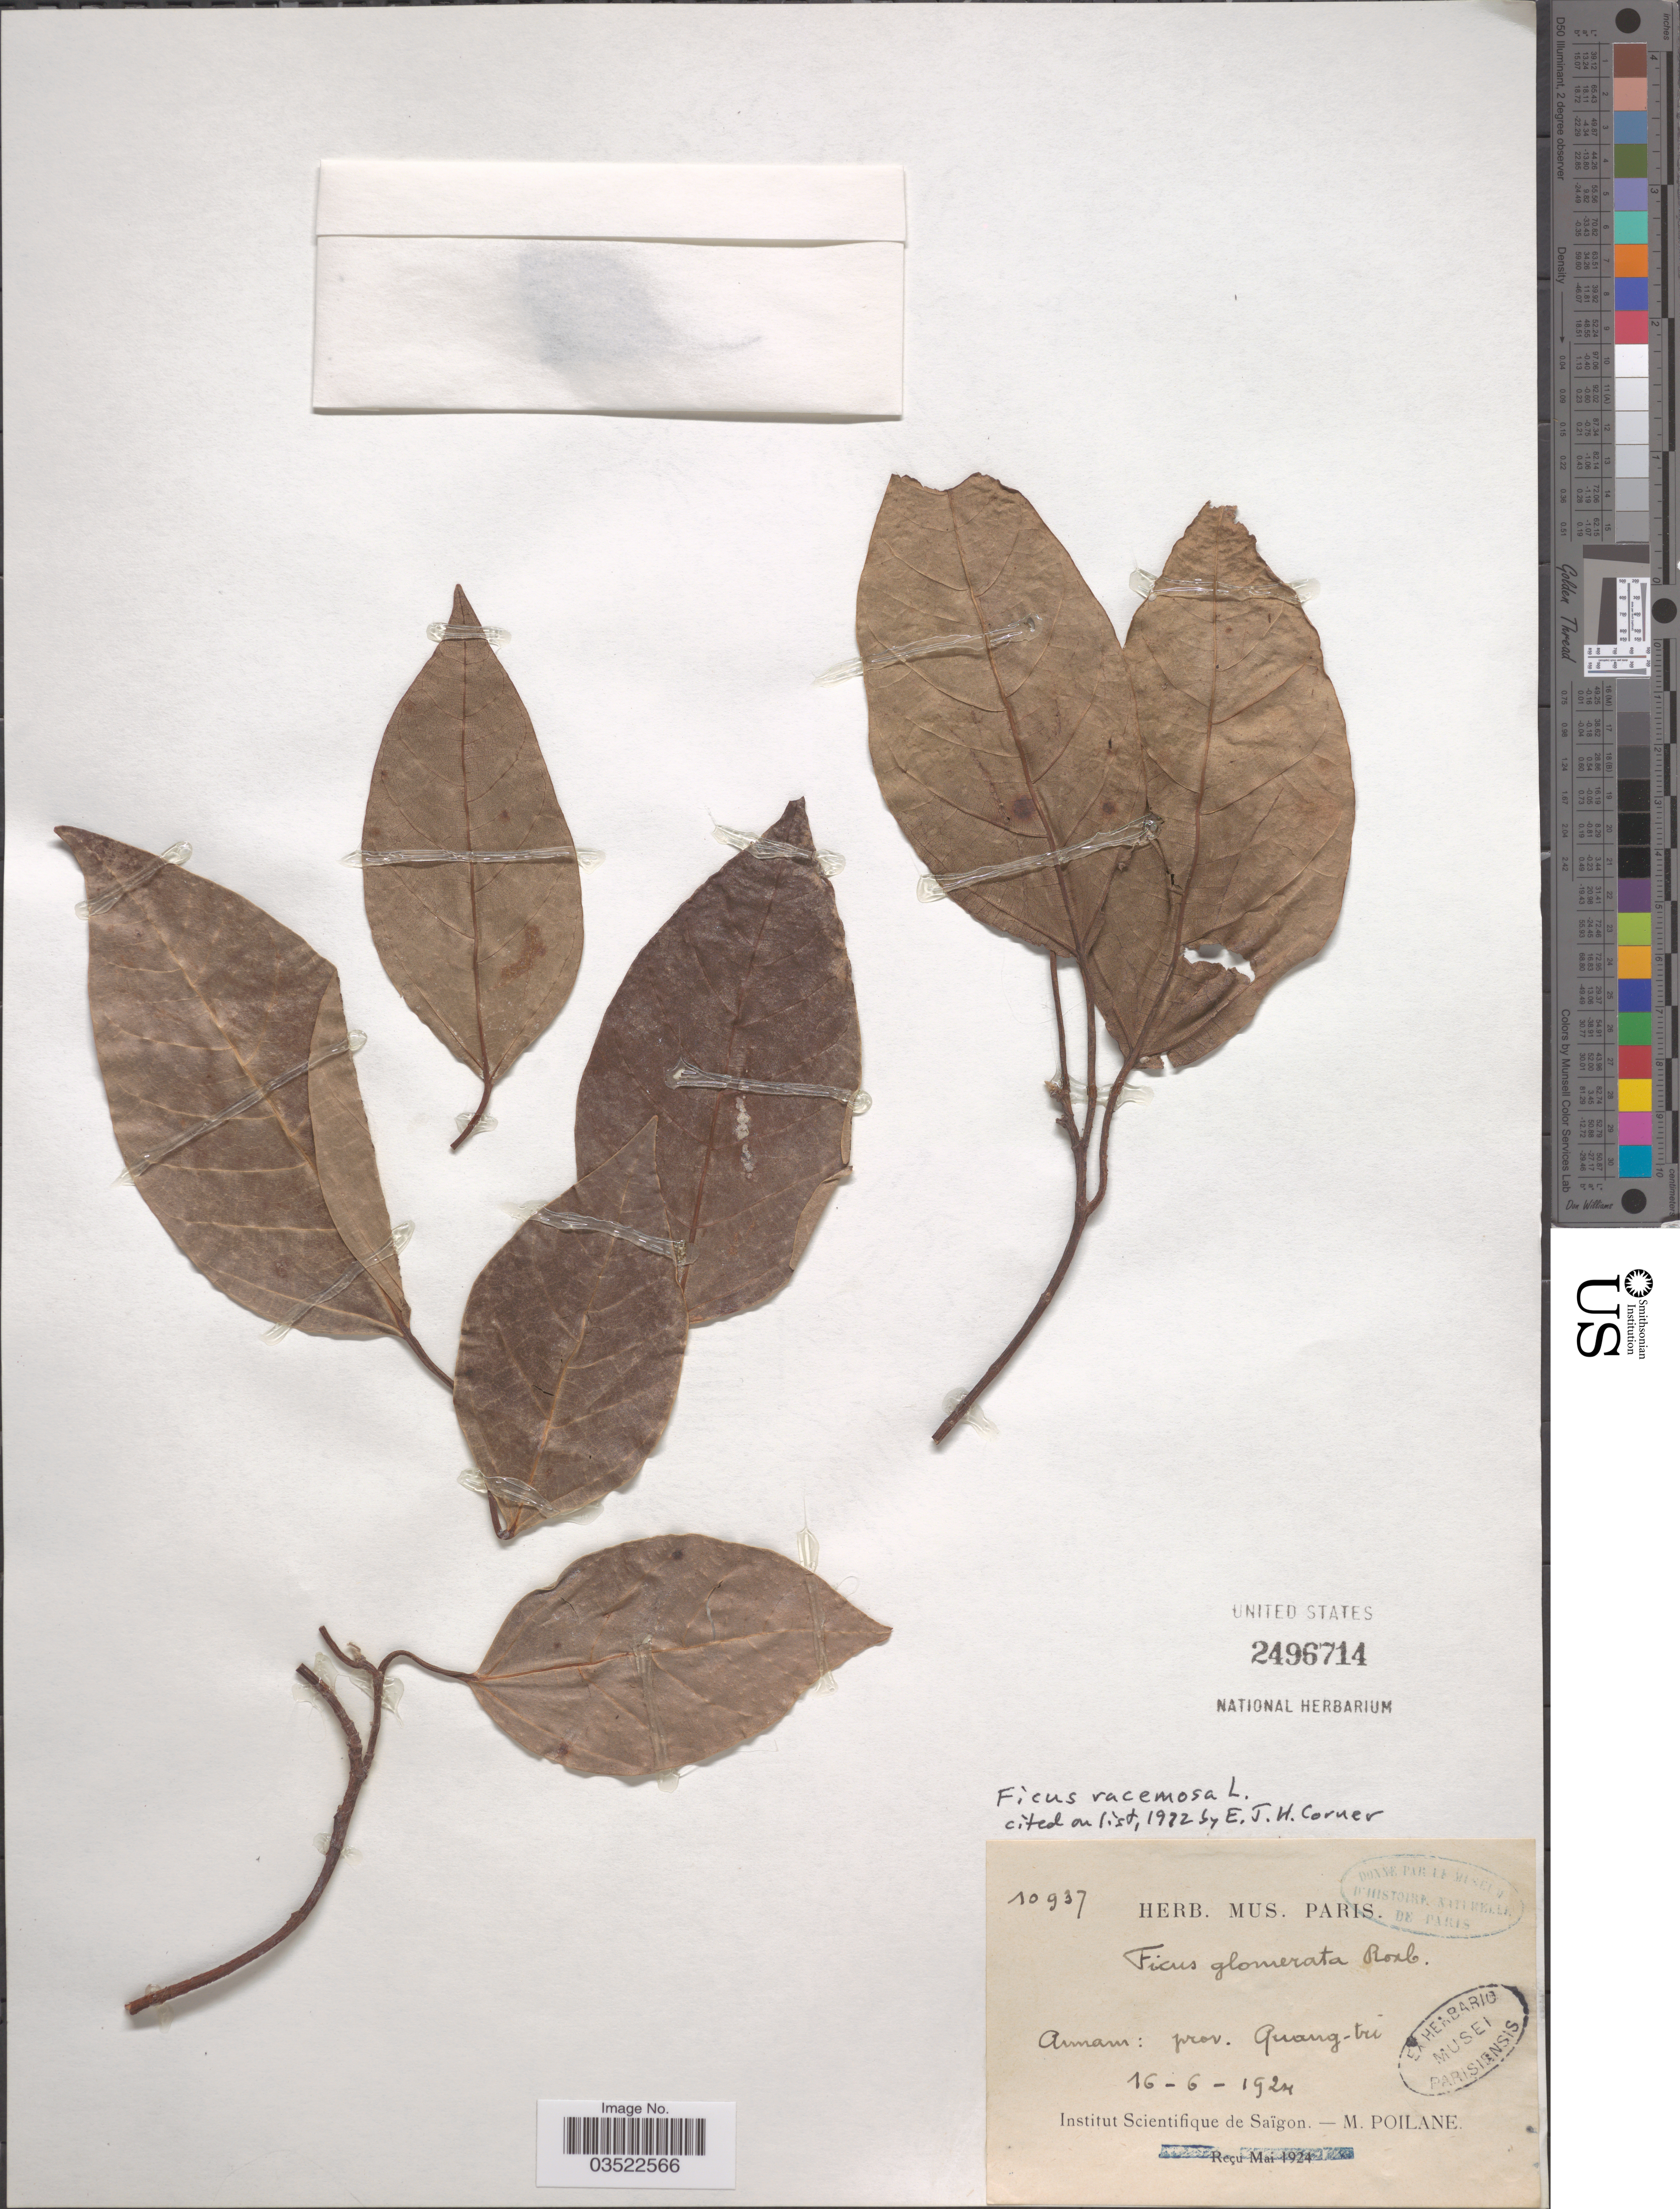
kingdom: Plantae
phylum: Tracheophyta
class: Magnoliopsida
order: Rosales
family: Moraceae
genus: Ficus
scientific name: Ficus racemosa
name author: L.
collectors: M. Poilane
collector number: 10937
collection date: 1924-06-16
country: Vietnam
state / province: Quang Tri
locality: Annam.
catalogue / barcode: US 2496714